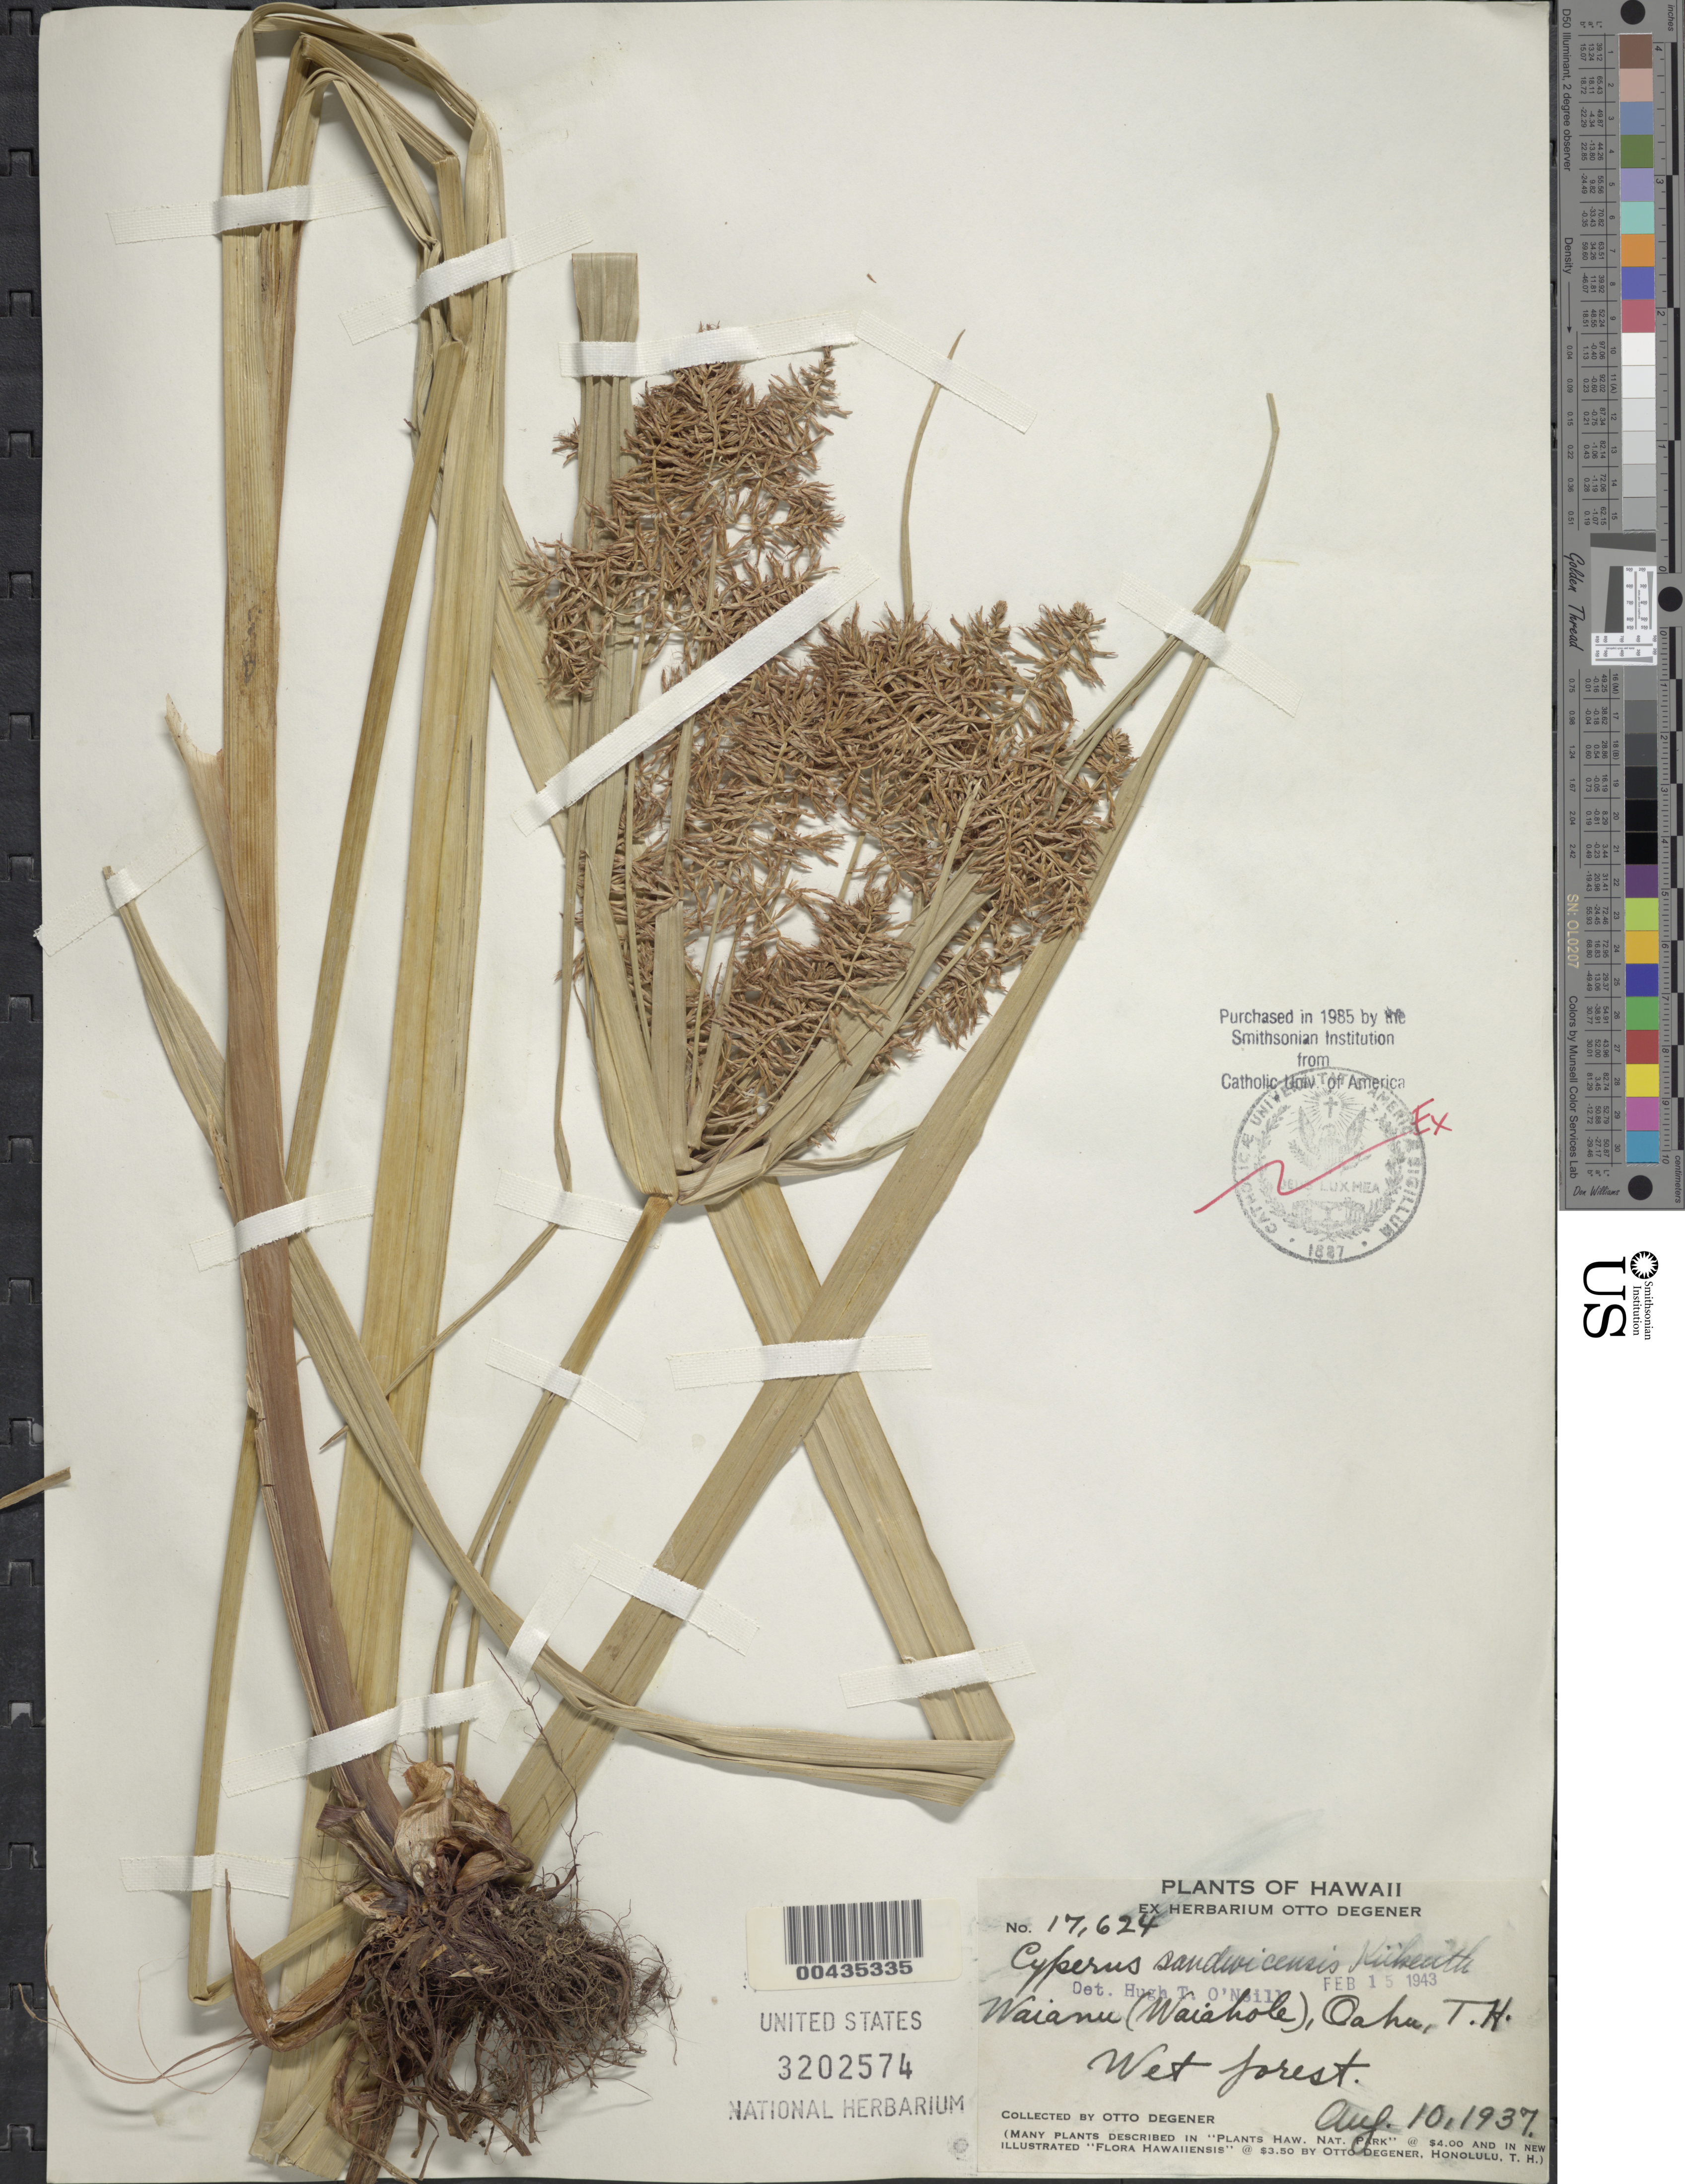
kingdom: Plantae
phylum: Tracheophyta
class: Liliopsida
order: Poales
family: Cyperaceae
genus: Cyperus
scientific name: Cyperus sandwicensis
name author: Kük.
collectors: O. Degener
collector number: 17624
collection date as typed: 10 Aug 1937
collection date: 1937-08-10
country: United States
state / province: Hawaii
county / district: Honolulu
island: Oahu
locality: Waianu (Waiahole)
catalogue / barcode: US 3202574